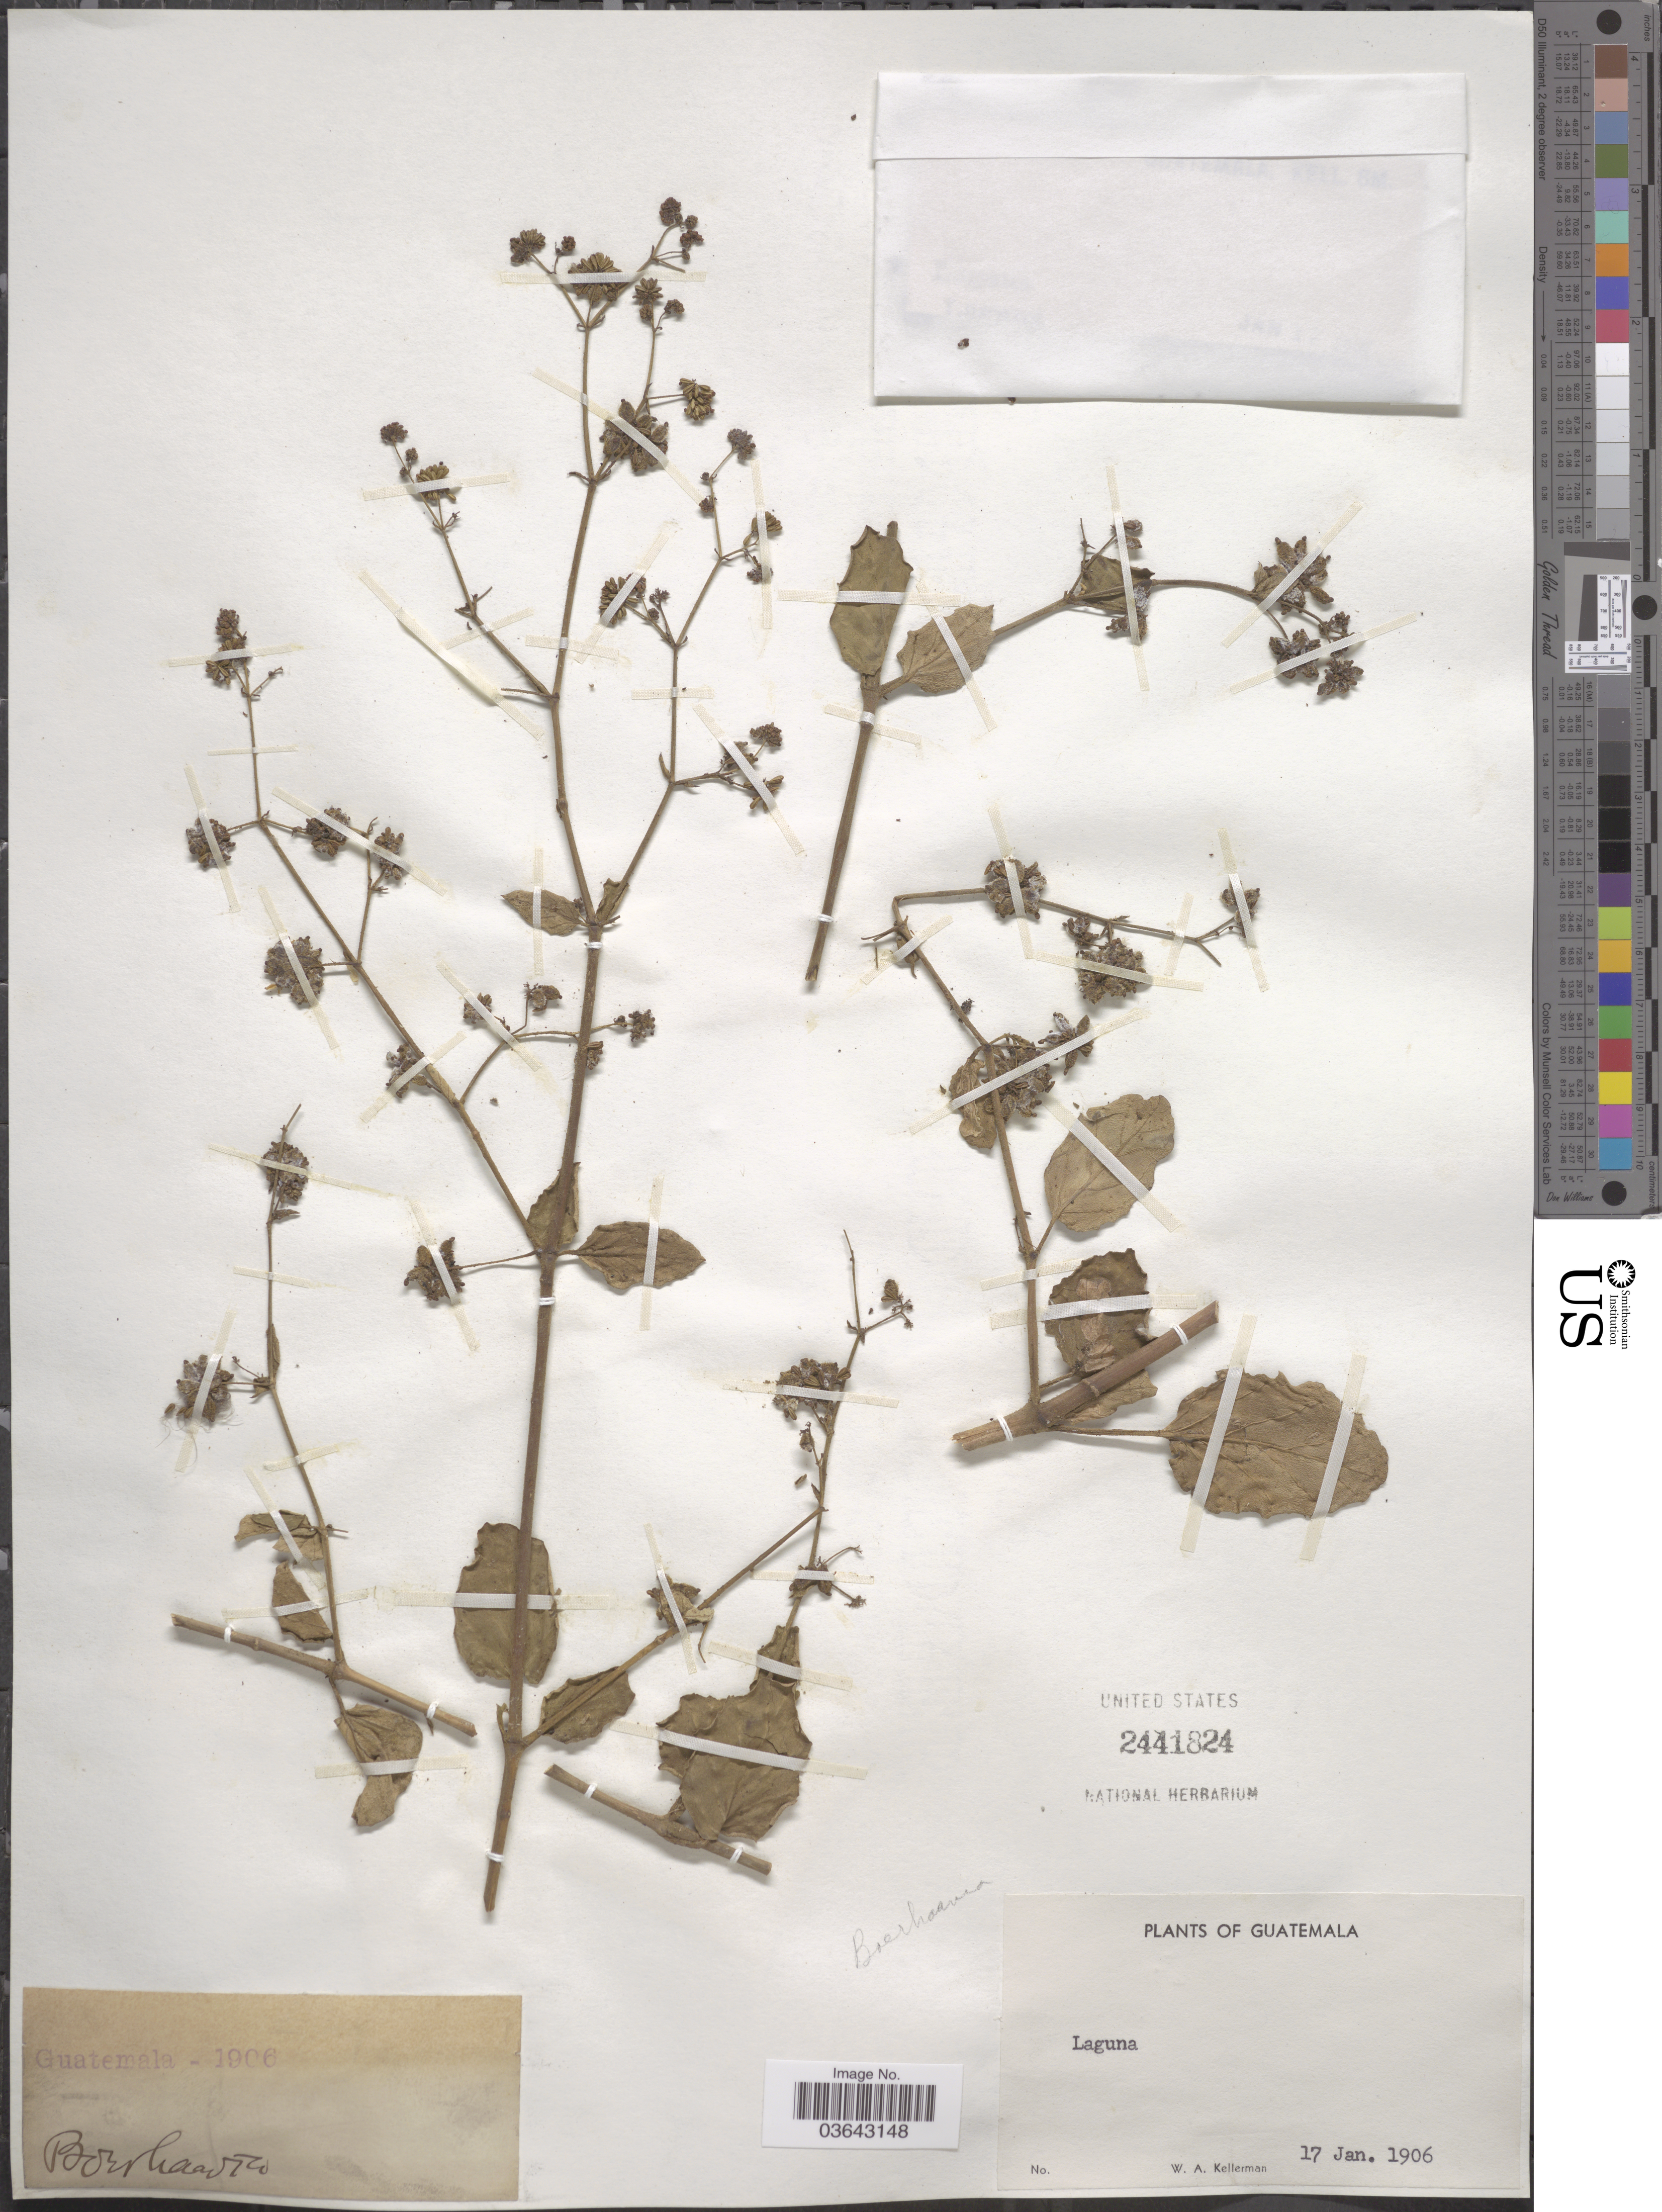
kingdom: Plantae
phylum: Tracheophyta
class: Magnoliopsida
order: Caryophyllales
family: Nyctaginaceae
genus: Boerhavia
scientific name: Boerhavia erecta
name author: L.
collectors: W. Kellerman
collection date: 1906-01-17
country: Guatemala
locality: Laguna.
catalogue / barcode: US 2441824